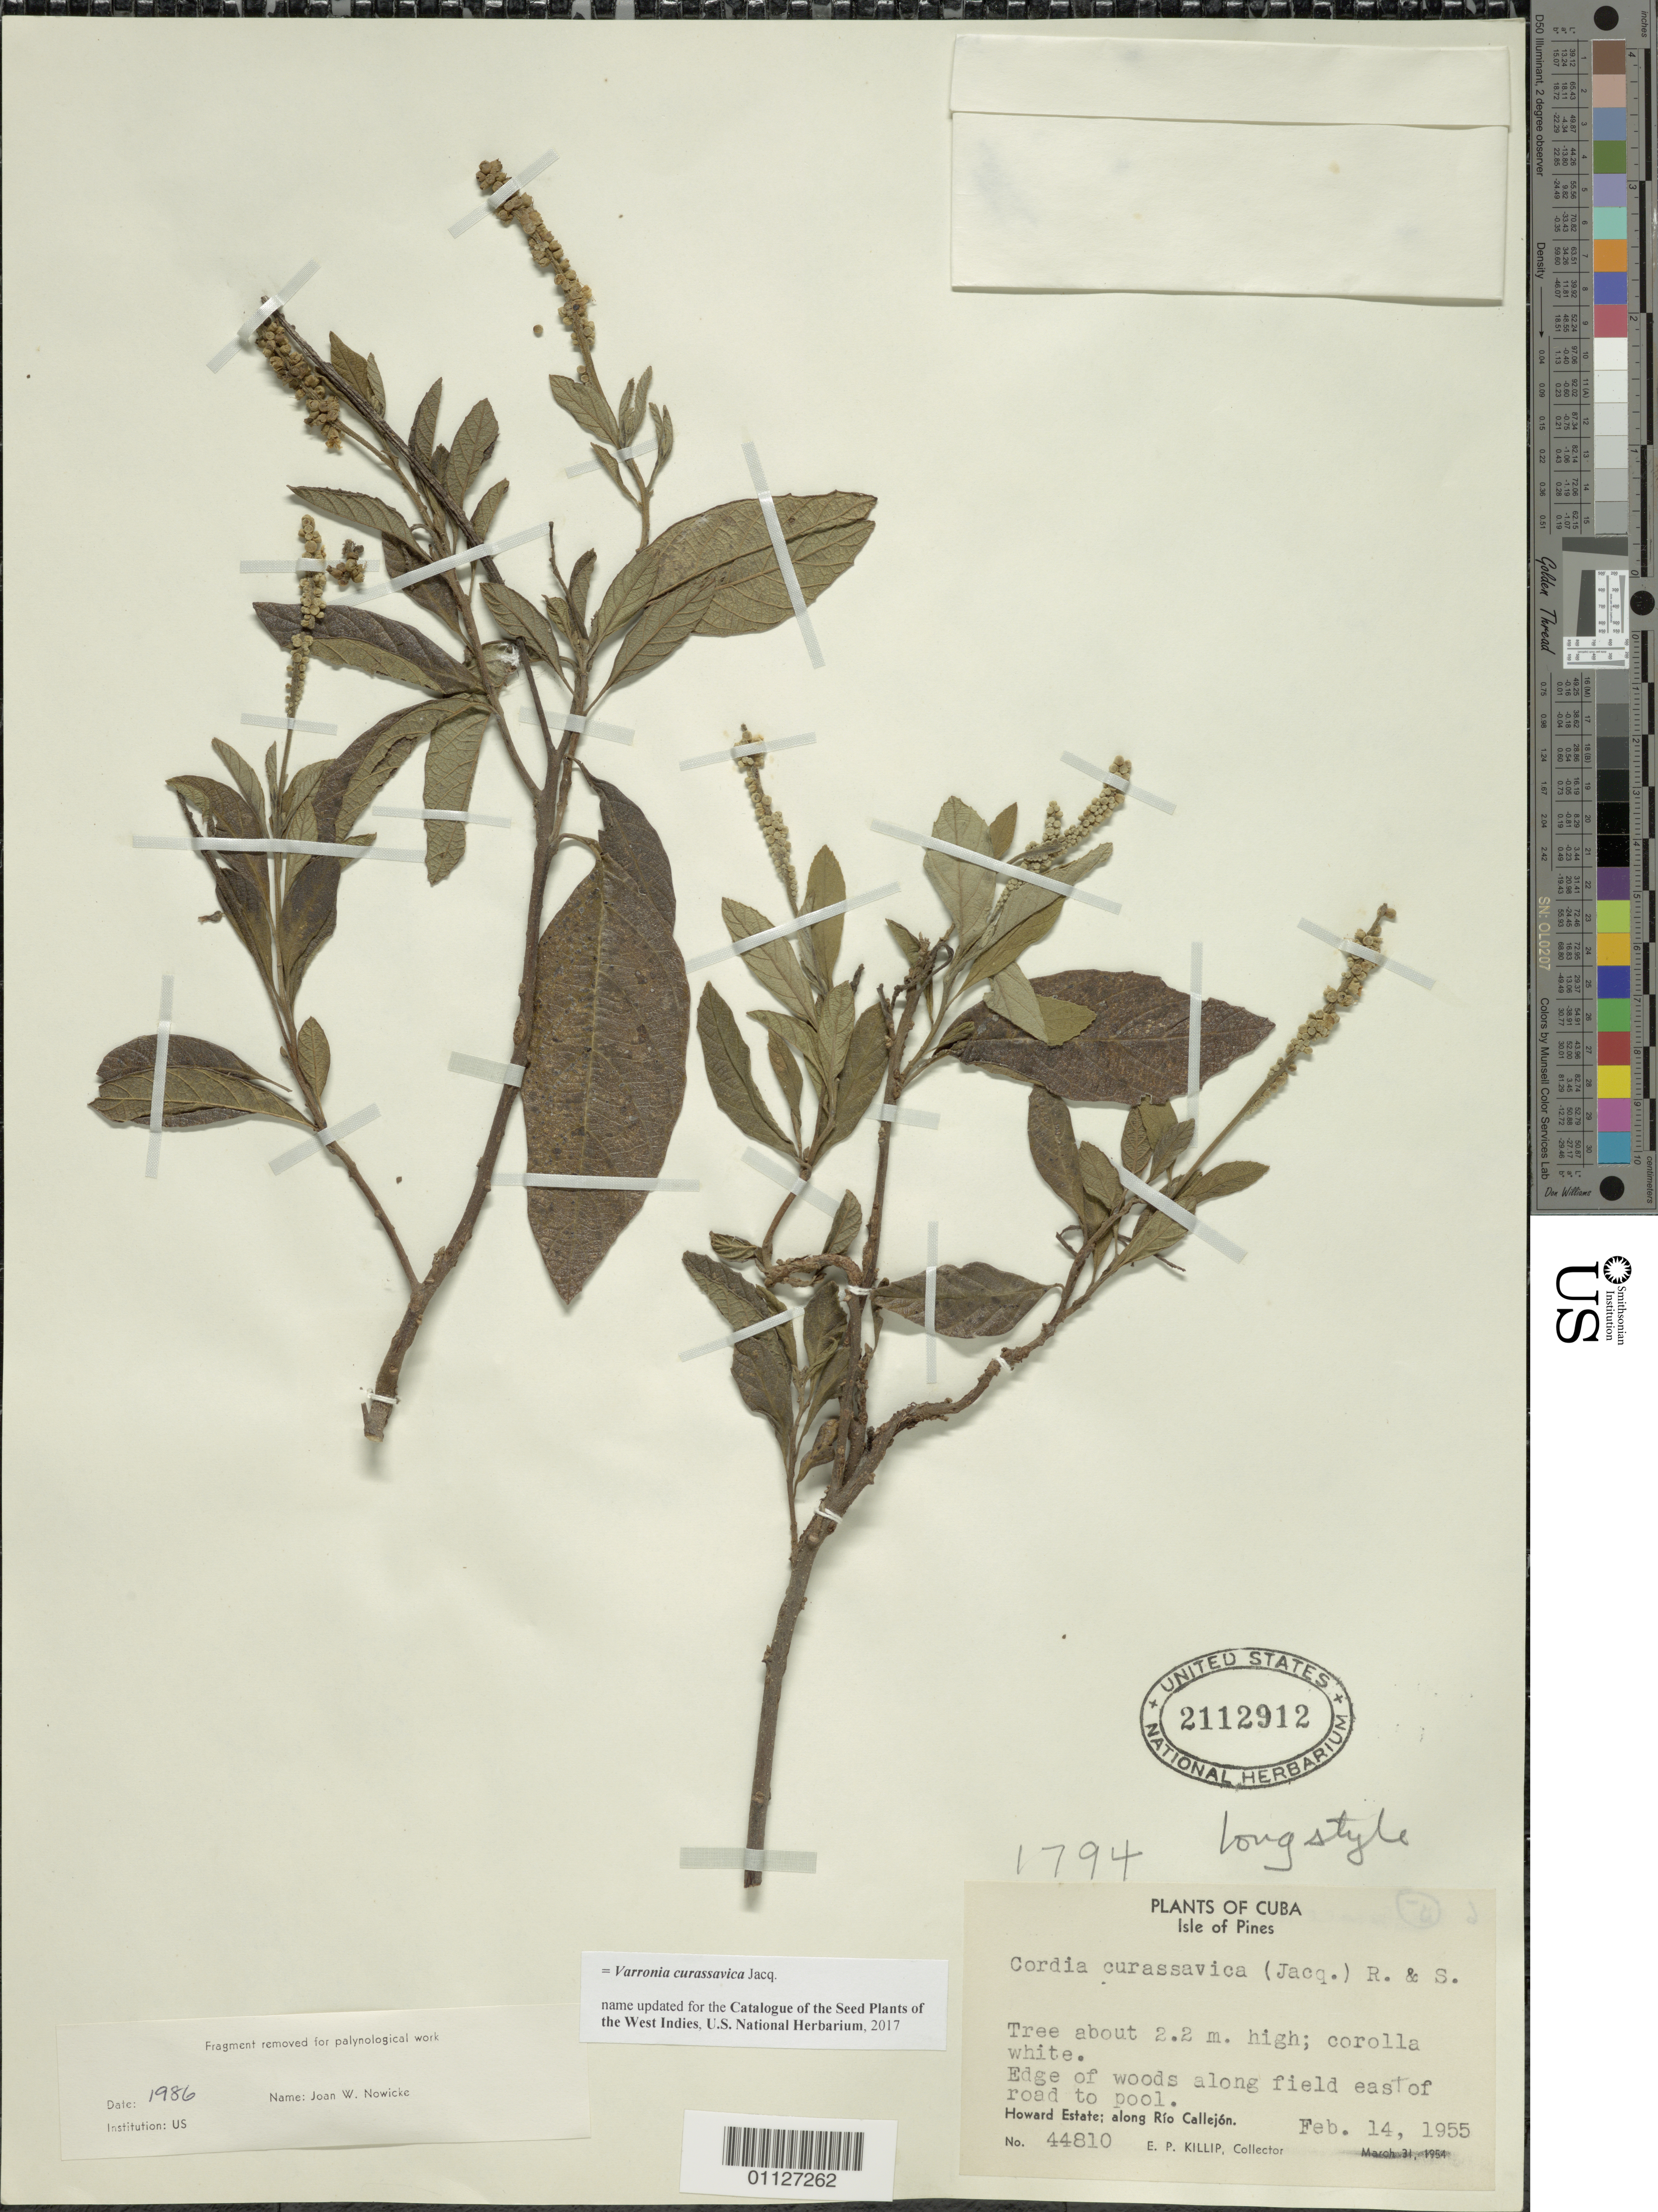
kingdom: Plantae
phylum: Tracheophyta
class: Magnoliopsida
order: Boraginales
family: Cordiaceae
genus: Varronia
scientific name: Varronia curassavica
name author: Jacq.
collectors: E. P. Killip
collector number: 44810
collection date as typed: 14 Feb 1955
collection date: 1955-02-14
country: Cuba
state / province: Isla de La Juventud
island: Isla de la Juventud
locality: Howard Estate; along Río Callejón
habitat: edge of woods along field E of road to pool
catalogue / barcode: US 2112912